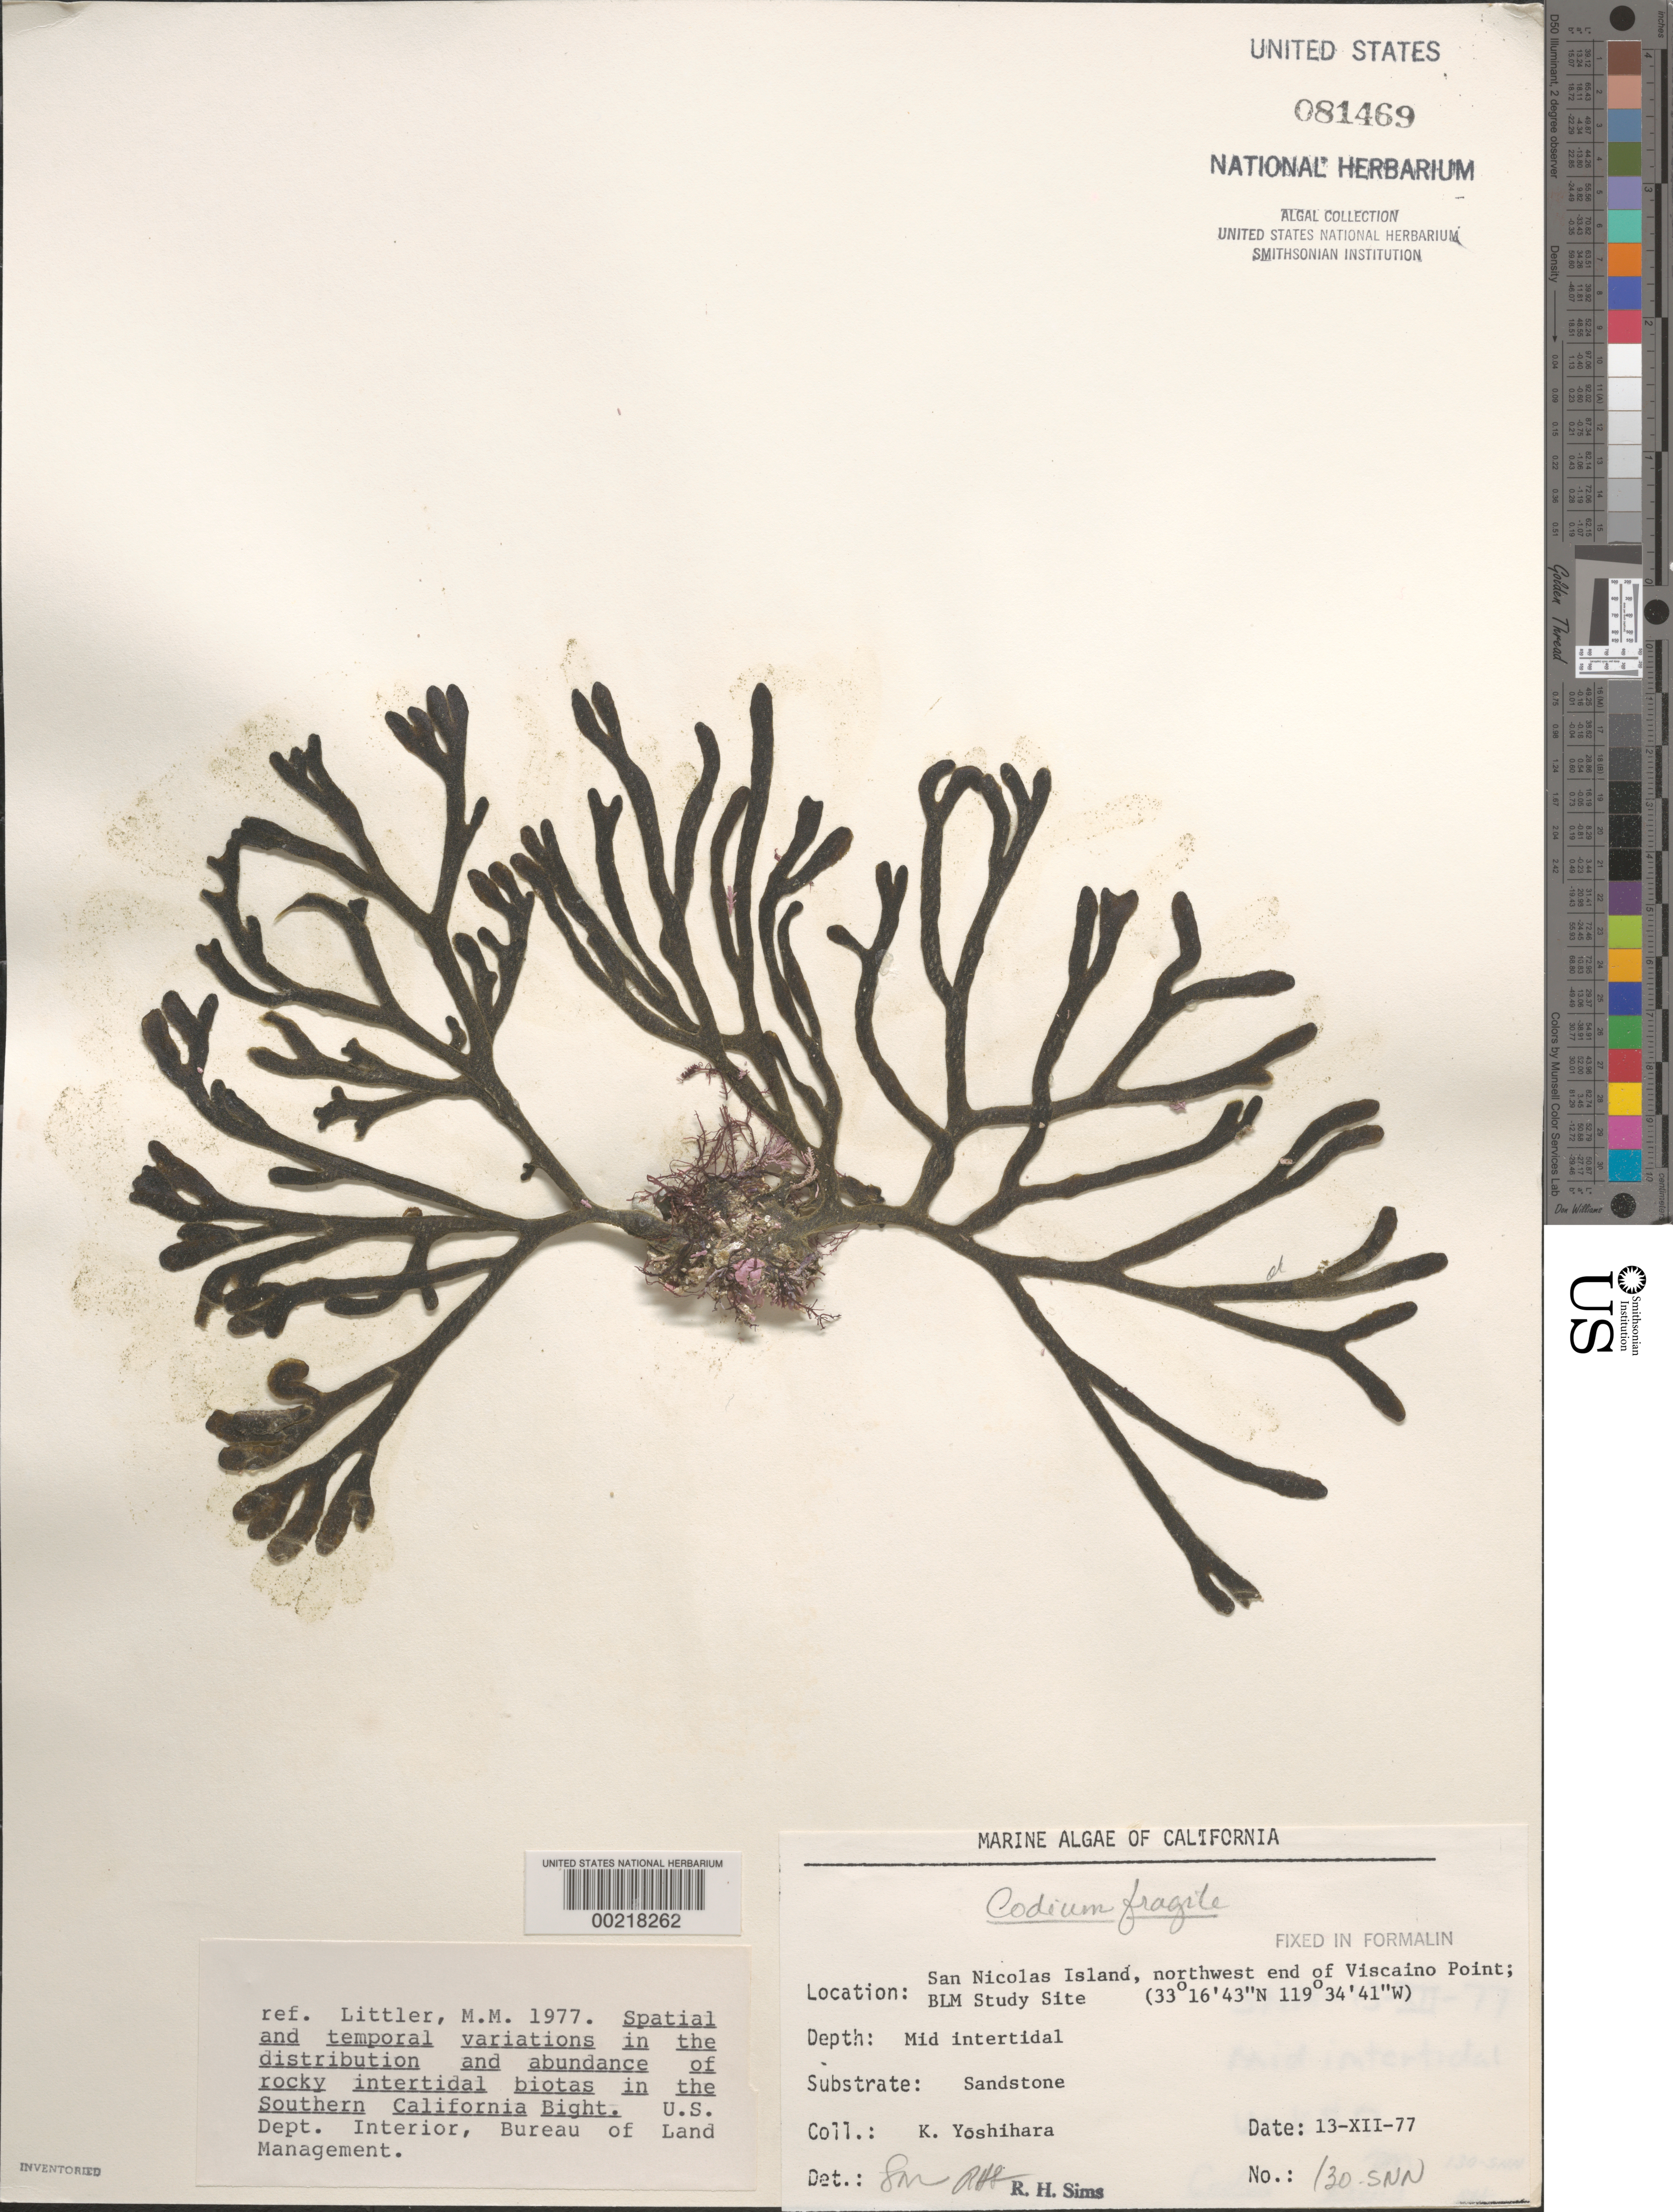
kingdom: Plantae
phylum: Chlorophyta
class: Ulvophyceae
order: Bryopsidales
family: Codiaceae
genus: Codium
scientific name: Codium fragile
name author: (Suringar) P. Hariot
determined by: Sims, Robert H.; Murray, S. N.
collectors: K. Yoshihara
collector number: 130-snn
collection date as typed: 13 Dec 1977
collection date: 1977-12-13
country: United States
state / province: California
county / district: Ventura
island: San Nicolas Island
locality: Northwest end of Vizcaino Point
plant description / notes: BLM-SOCALBIGHT Rocky Intertidal Survey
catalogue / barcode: US 81469